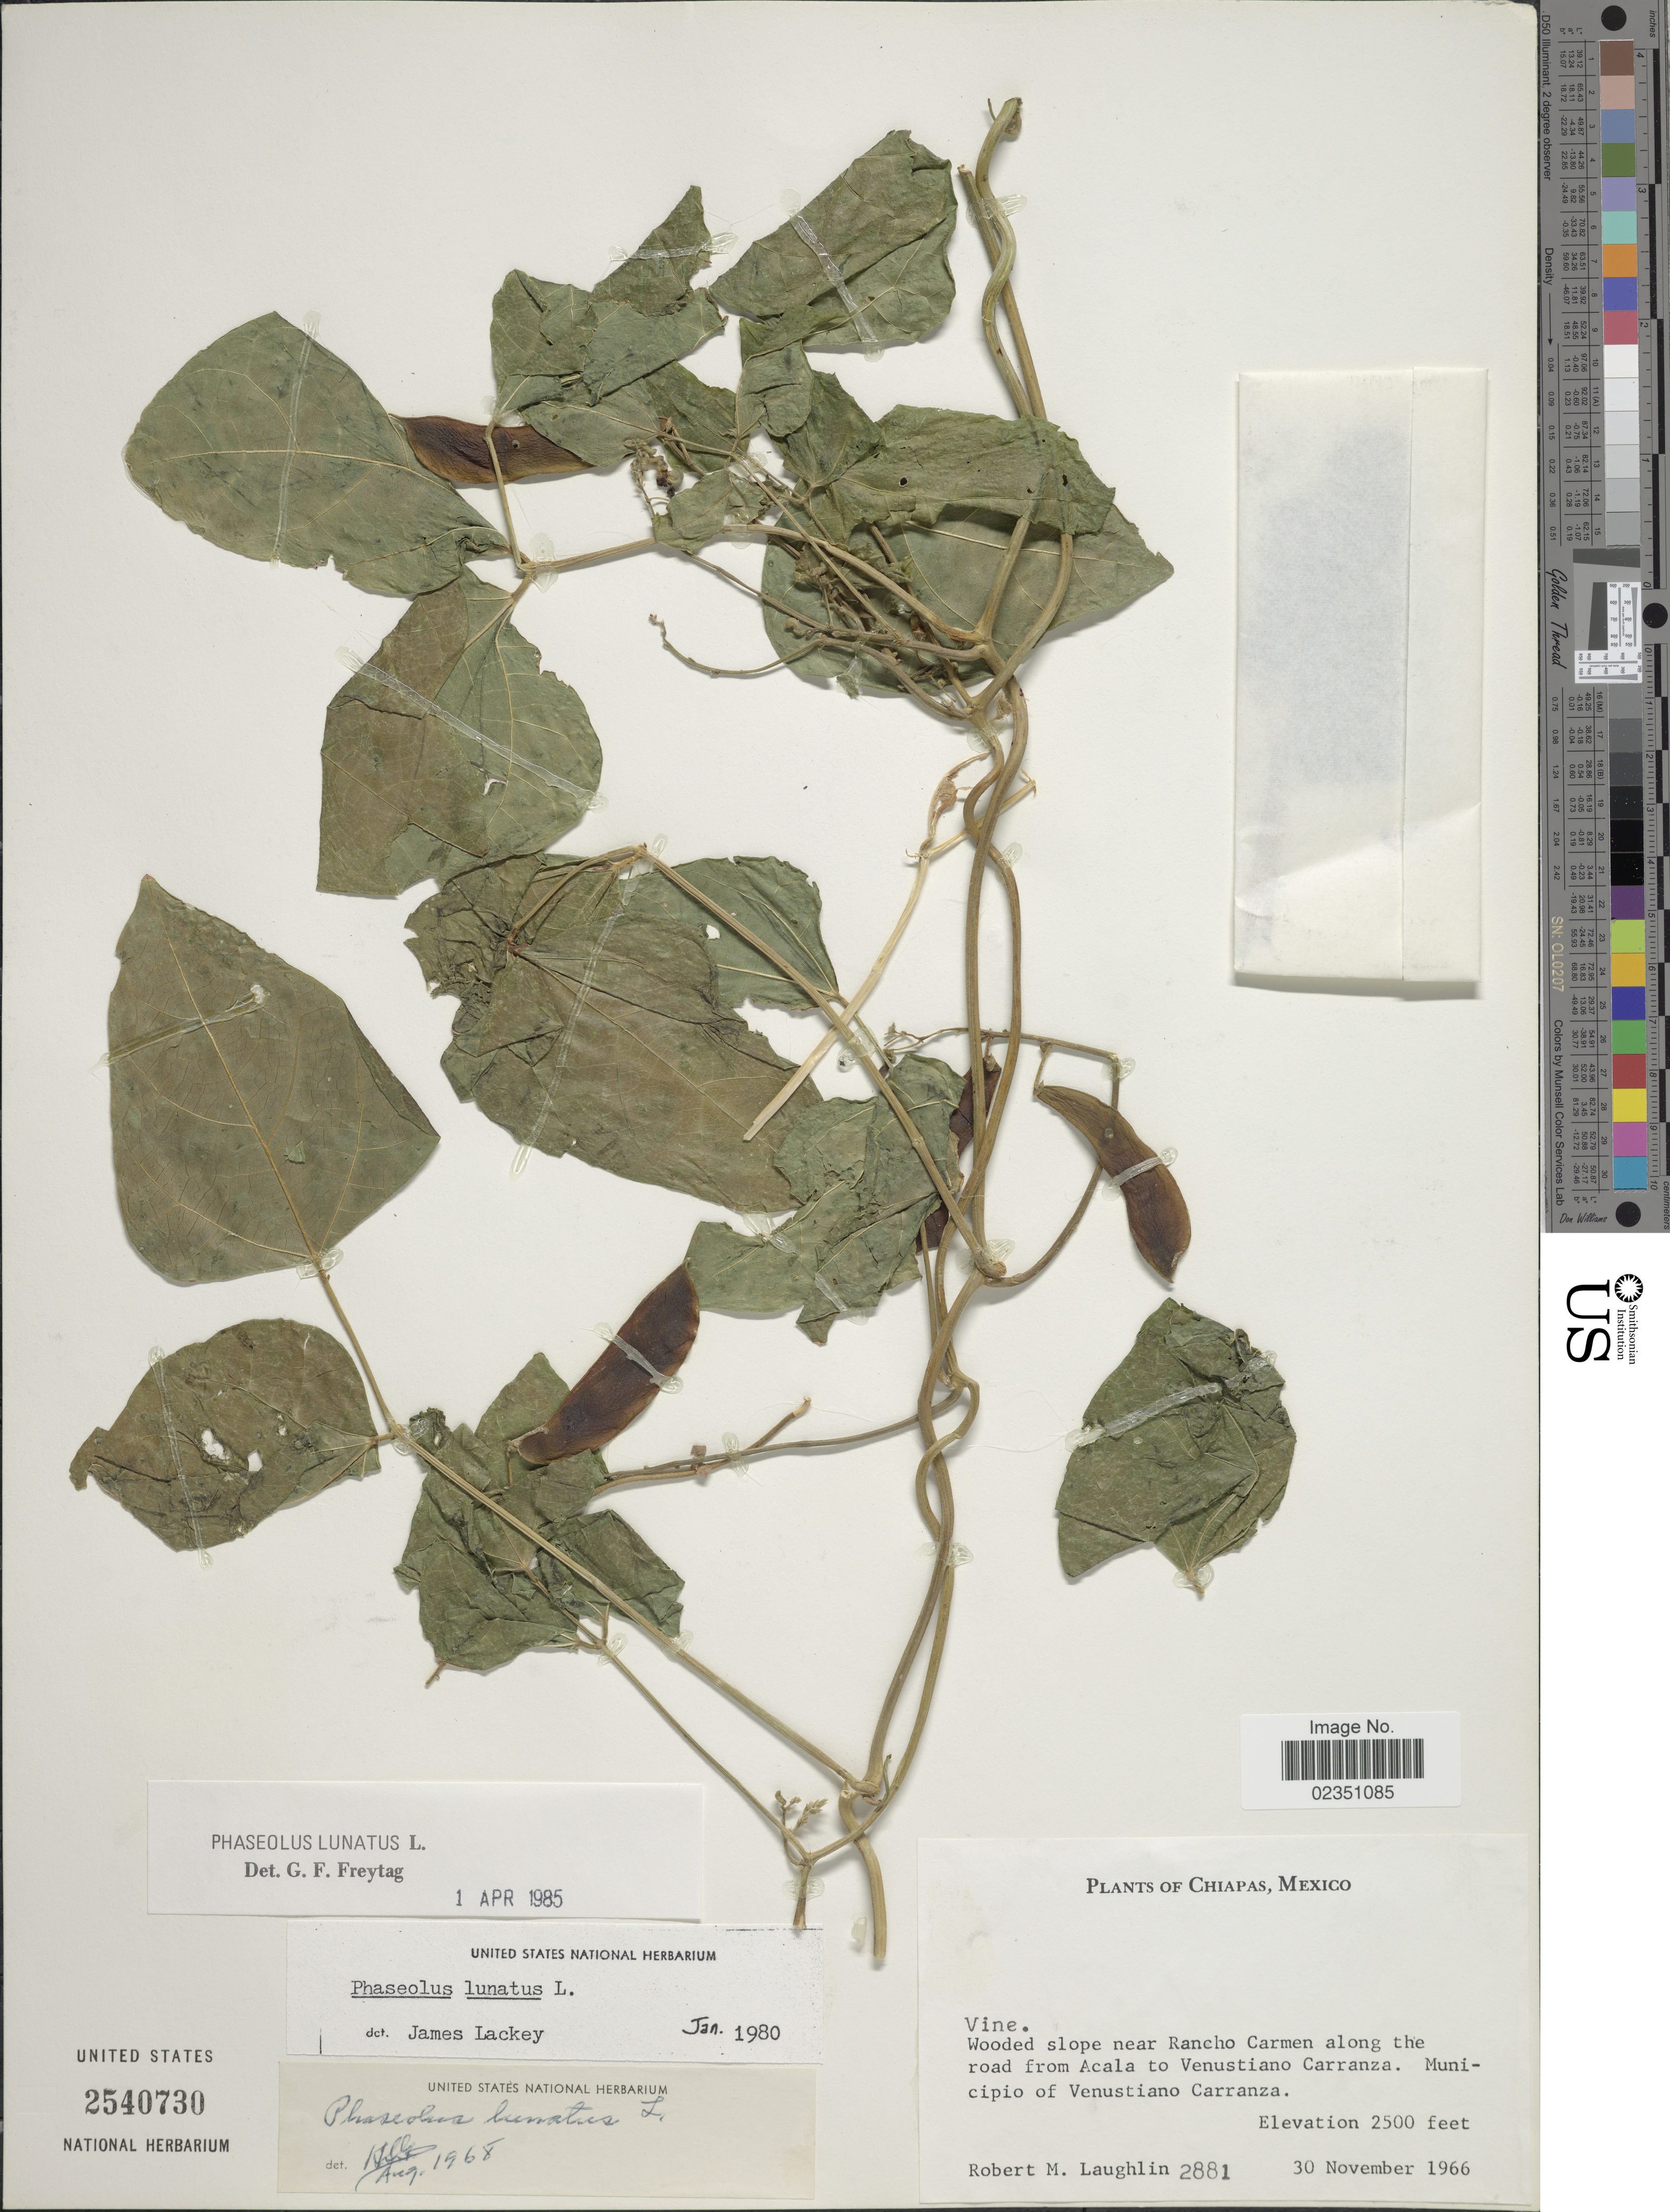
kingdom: Plantae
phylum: Tracheophyta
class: Magnoliopsida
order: Fabales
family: Fabaceae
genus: Phaseolus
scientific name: Phaseolus lunatus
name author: L.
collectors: R. M. Laughlin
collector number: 2881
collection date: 1966-11-30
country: Mexico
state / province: Chiapas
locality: Wooded slope near Rancho Carmen along the road from Acala to Venustiano Carranza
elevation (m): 762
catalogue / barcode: US 2540730